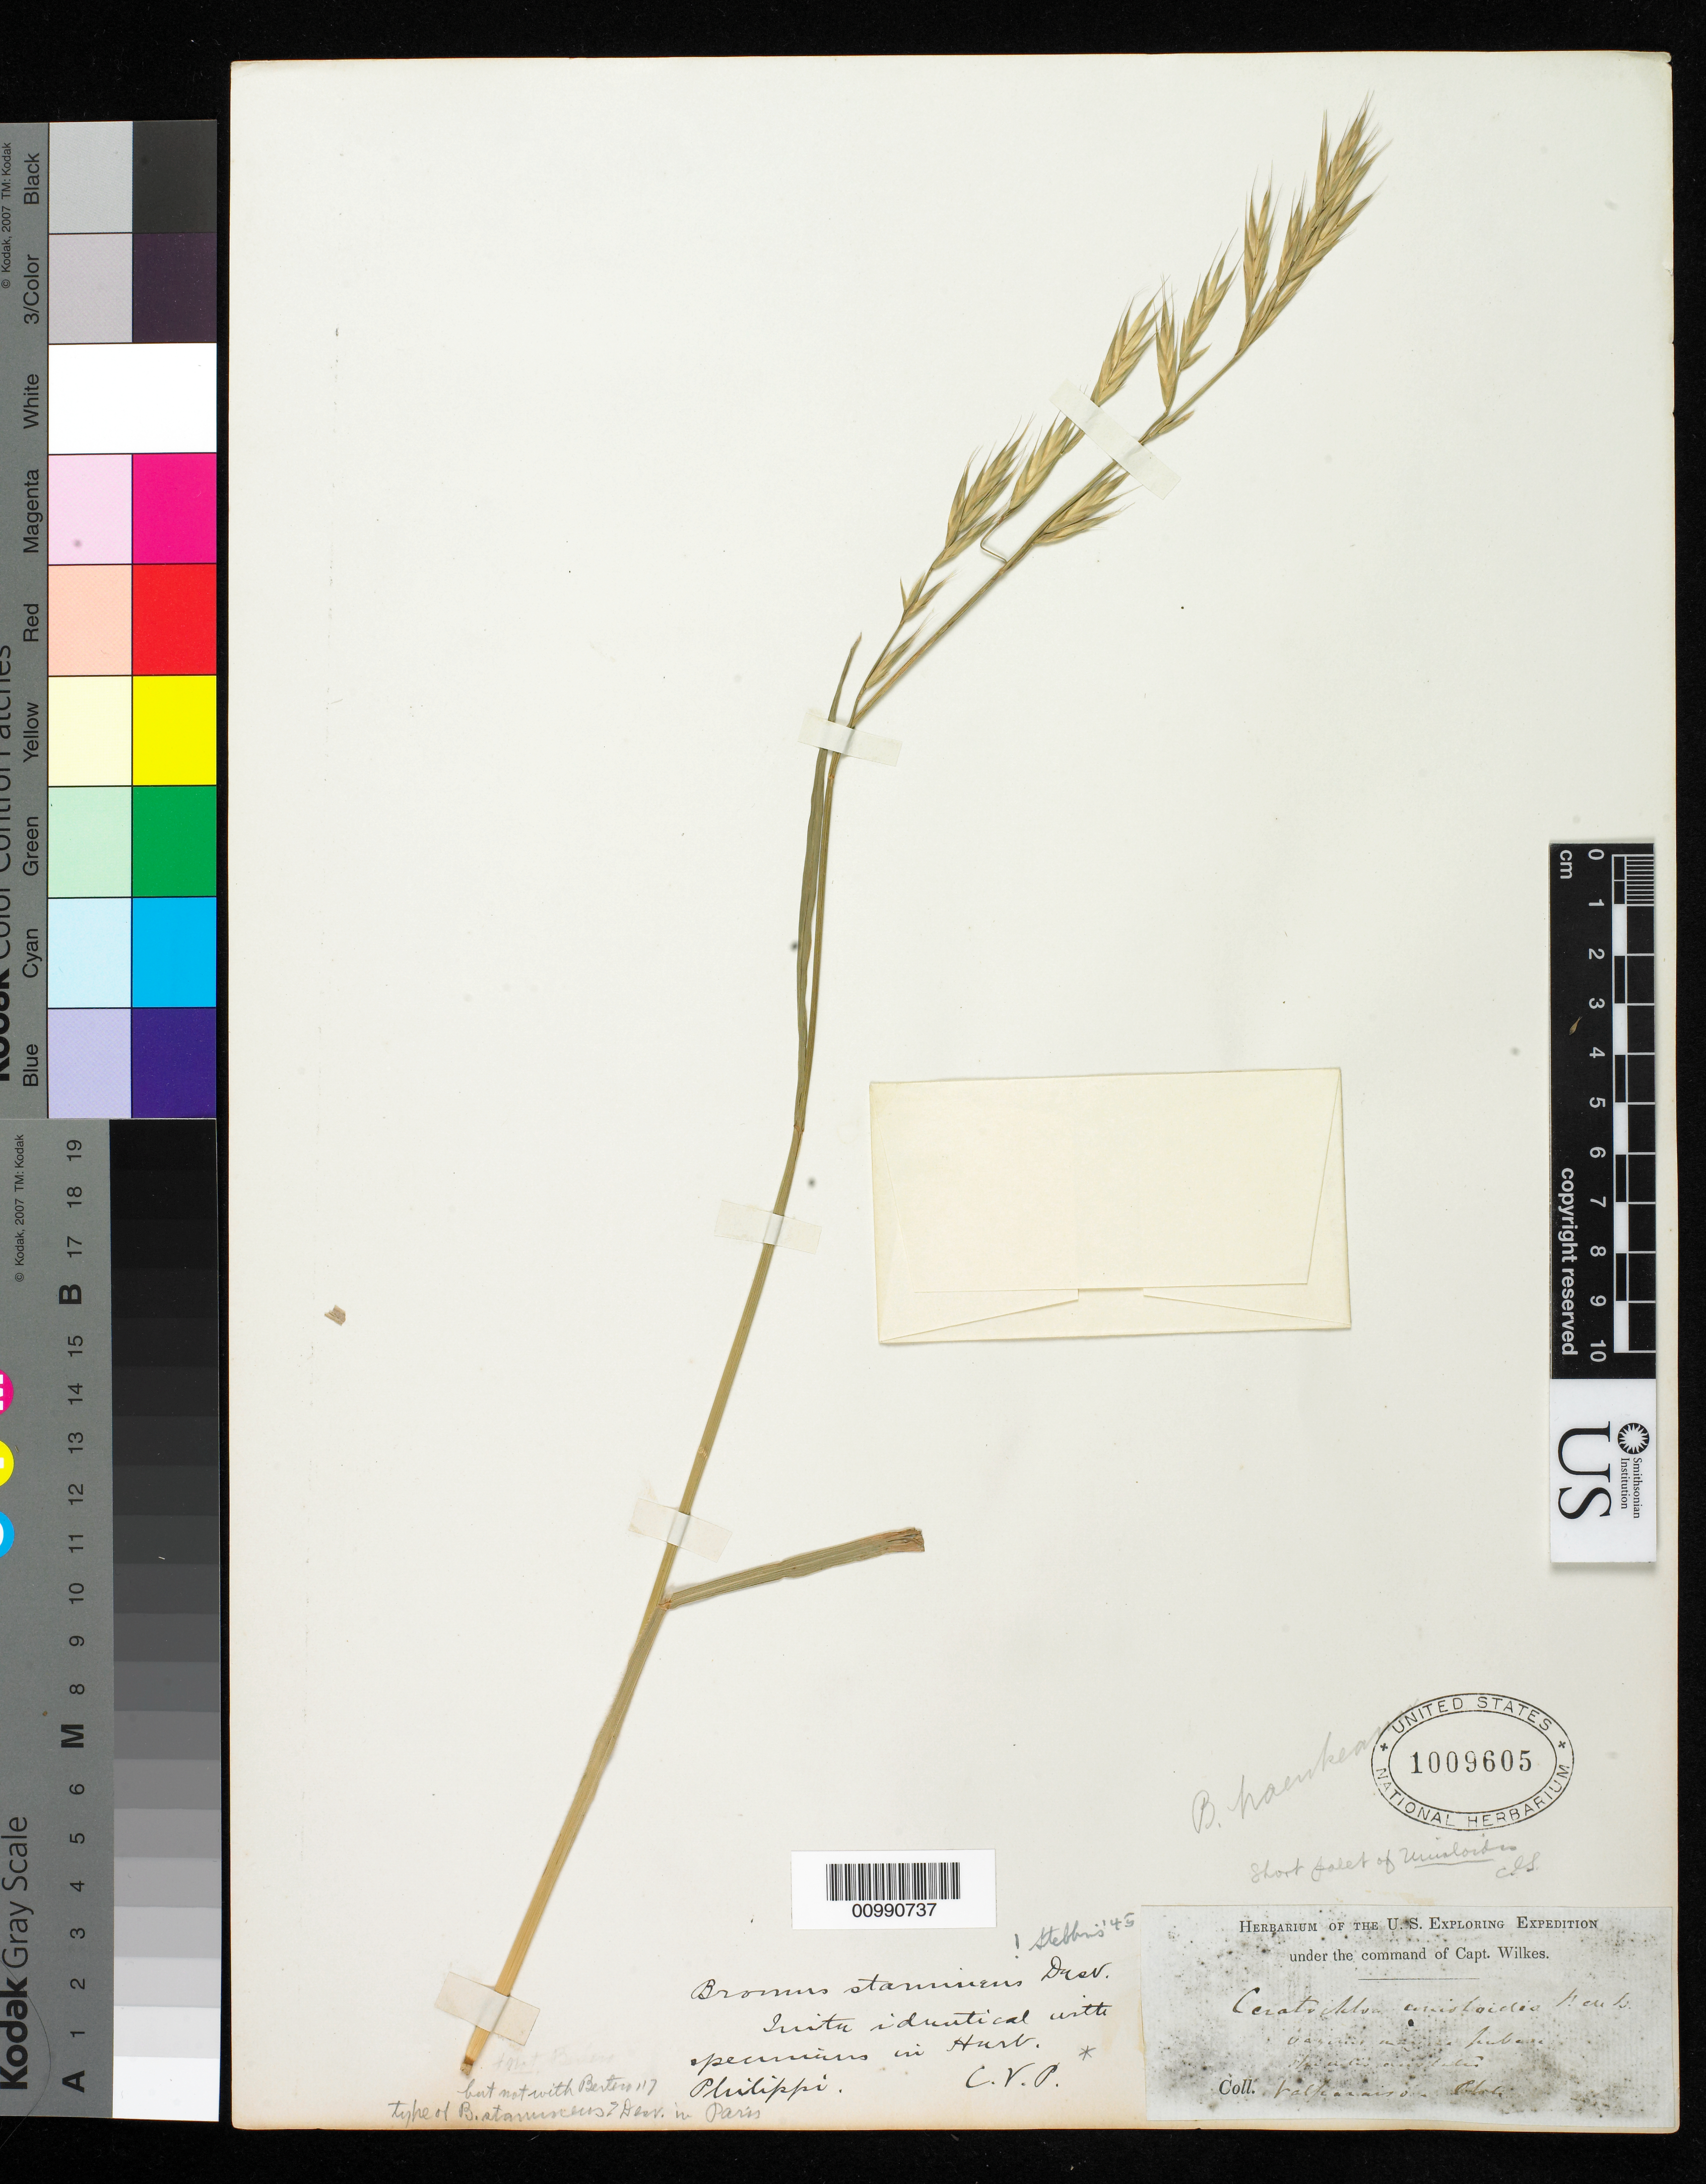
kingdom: Plantae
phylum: Tracheophyta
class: Liliopsida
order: Poales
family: Poaceae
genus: Bromus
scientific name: Bromus colunolus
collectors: Wilkes Explor. Exped.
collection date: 1838/1842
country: Chile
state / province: Valparaíso (V)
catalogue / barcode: US 1009605